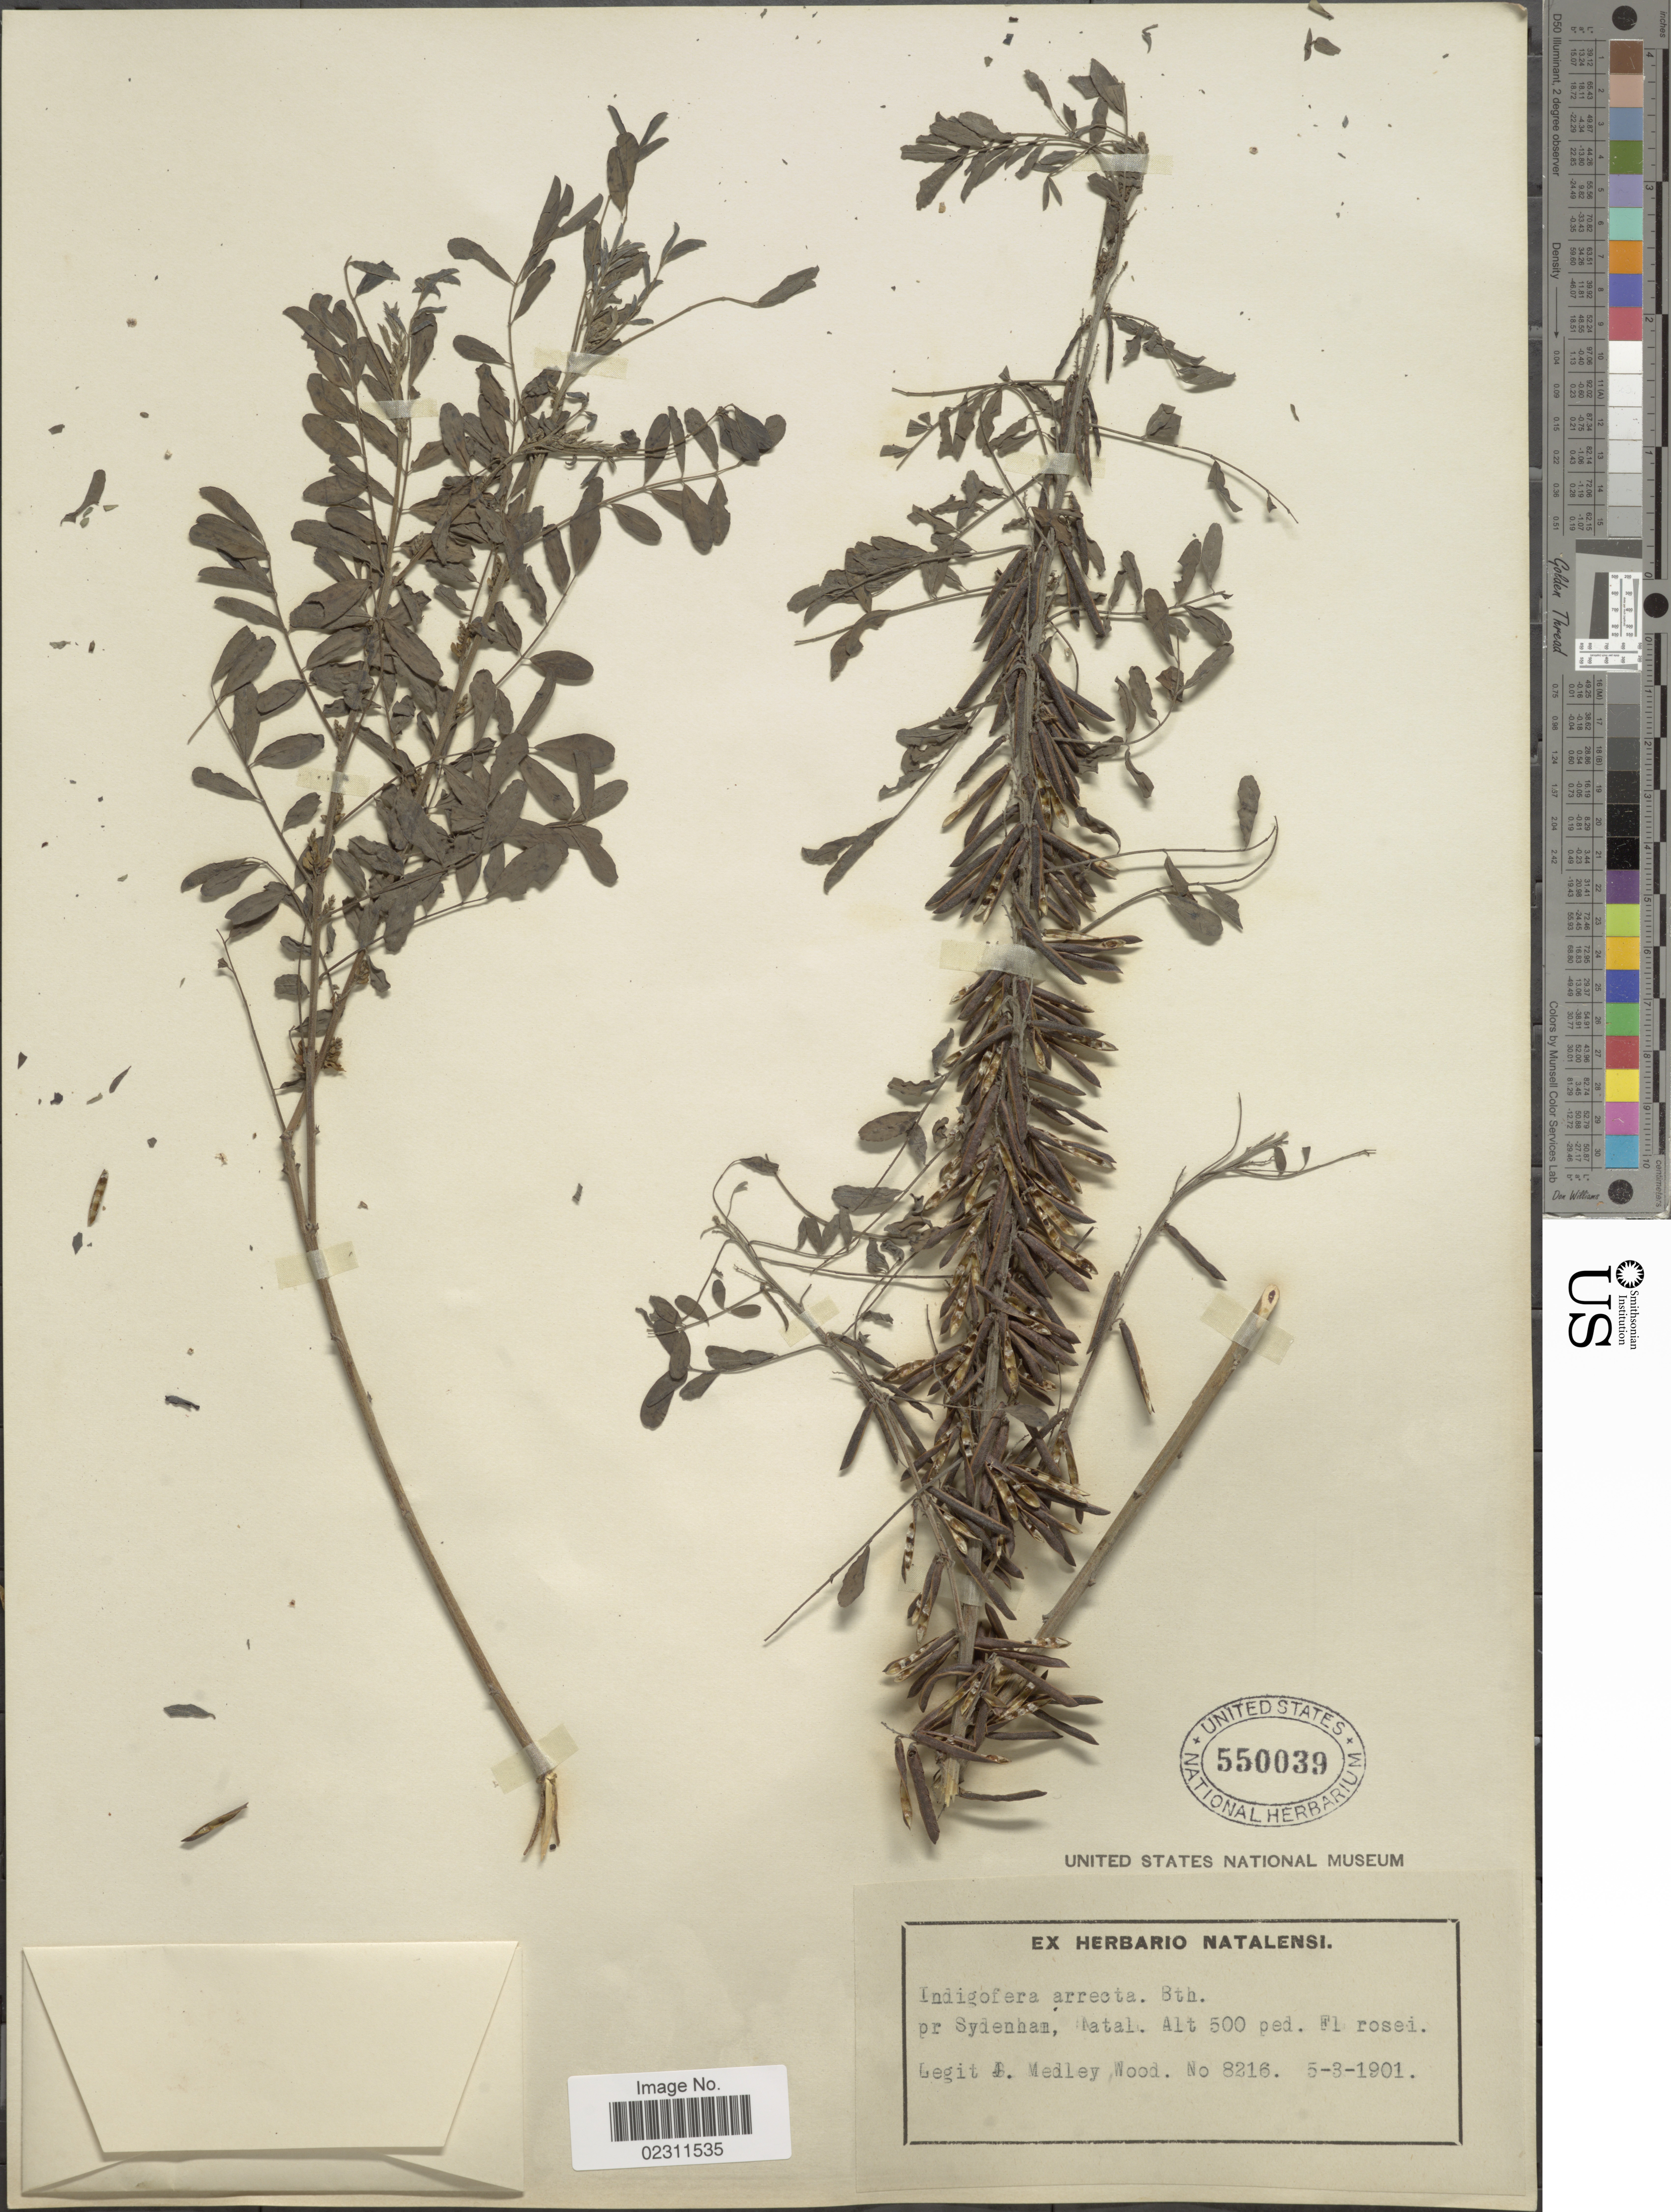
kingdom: Plantae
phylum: Tracheophyta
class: Magnoliopsida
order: Fabales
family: Fabaceae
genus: Indigofera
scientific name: Indigofera arrecta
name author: Hochst. ex A. Rich.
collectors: J. Medley Wood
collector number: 8216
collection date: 1901-03-05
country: South Africa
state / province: KwaZulu-Natal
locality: Pr. Sydenham, Natal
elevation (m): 152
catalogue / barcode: US 550039